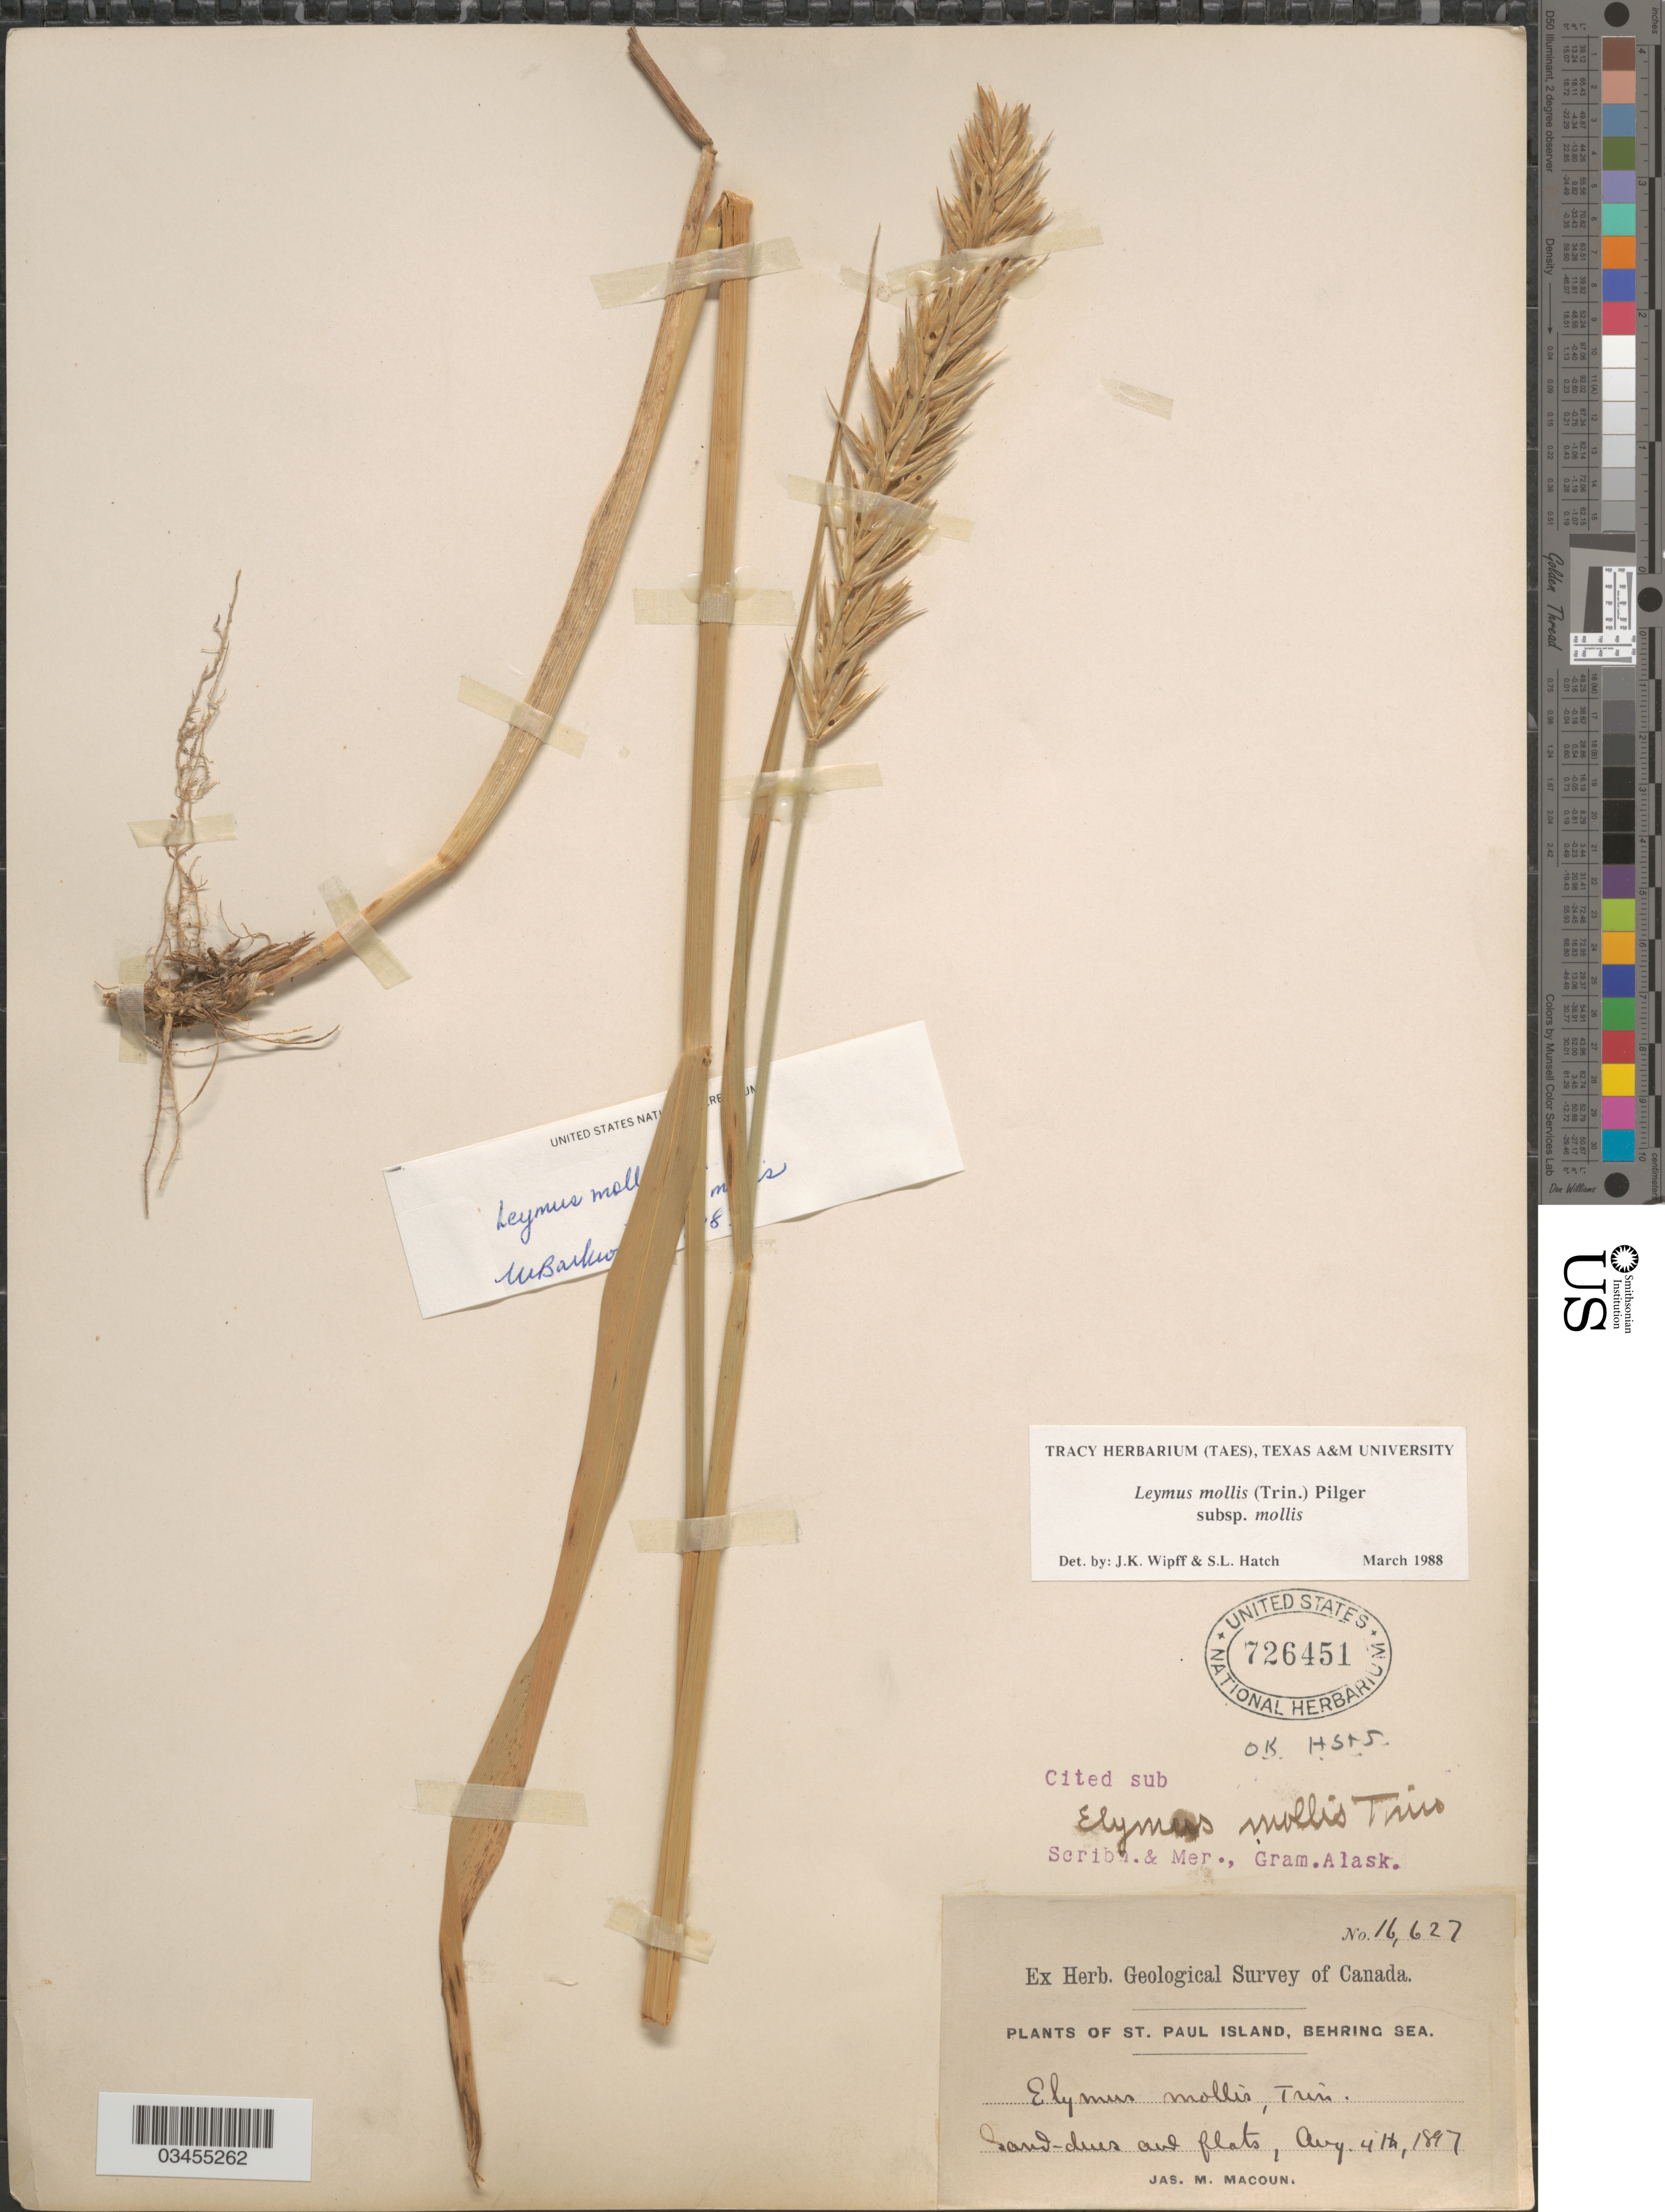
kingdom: Plantae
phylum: Tracheophyta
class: Liliopsida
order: Poales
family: Poaceae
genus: Leymus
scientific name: Leymus mollis subsp. mollis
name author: (Trin.) Pilg.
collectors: J. M. Macoun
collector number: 16627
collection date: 1897-08-04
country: United States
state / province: Alaska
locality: Geological Survey of Canada. St. Paul Island, Behring Sea.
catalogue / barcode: US 726451